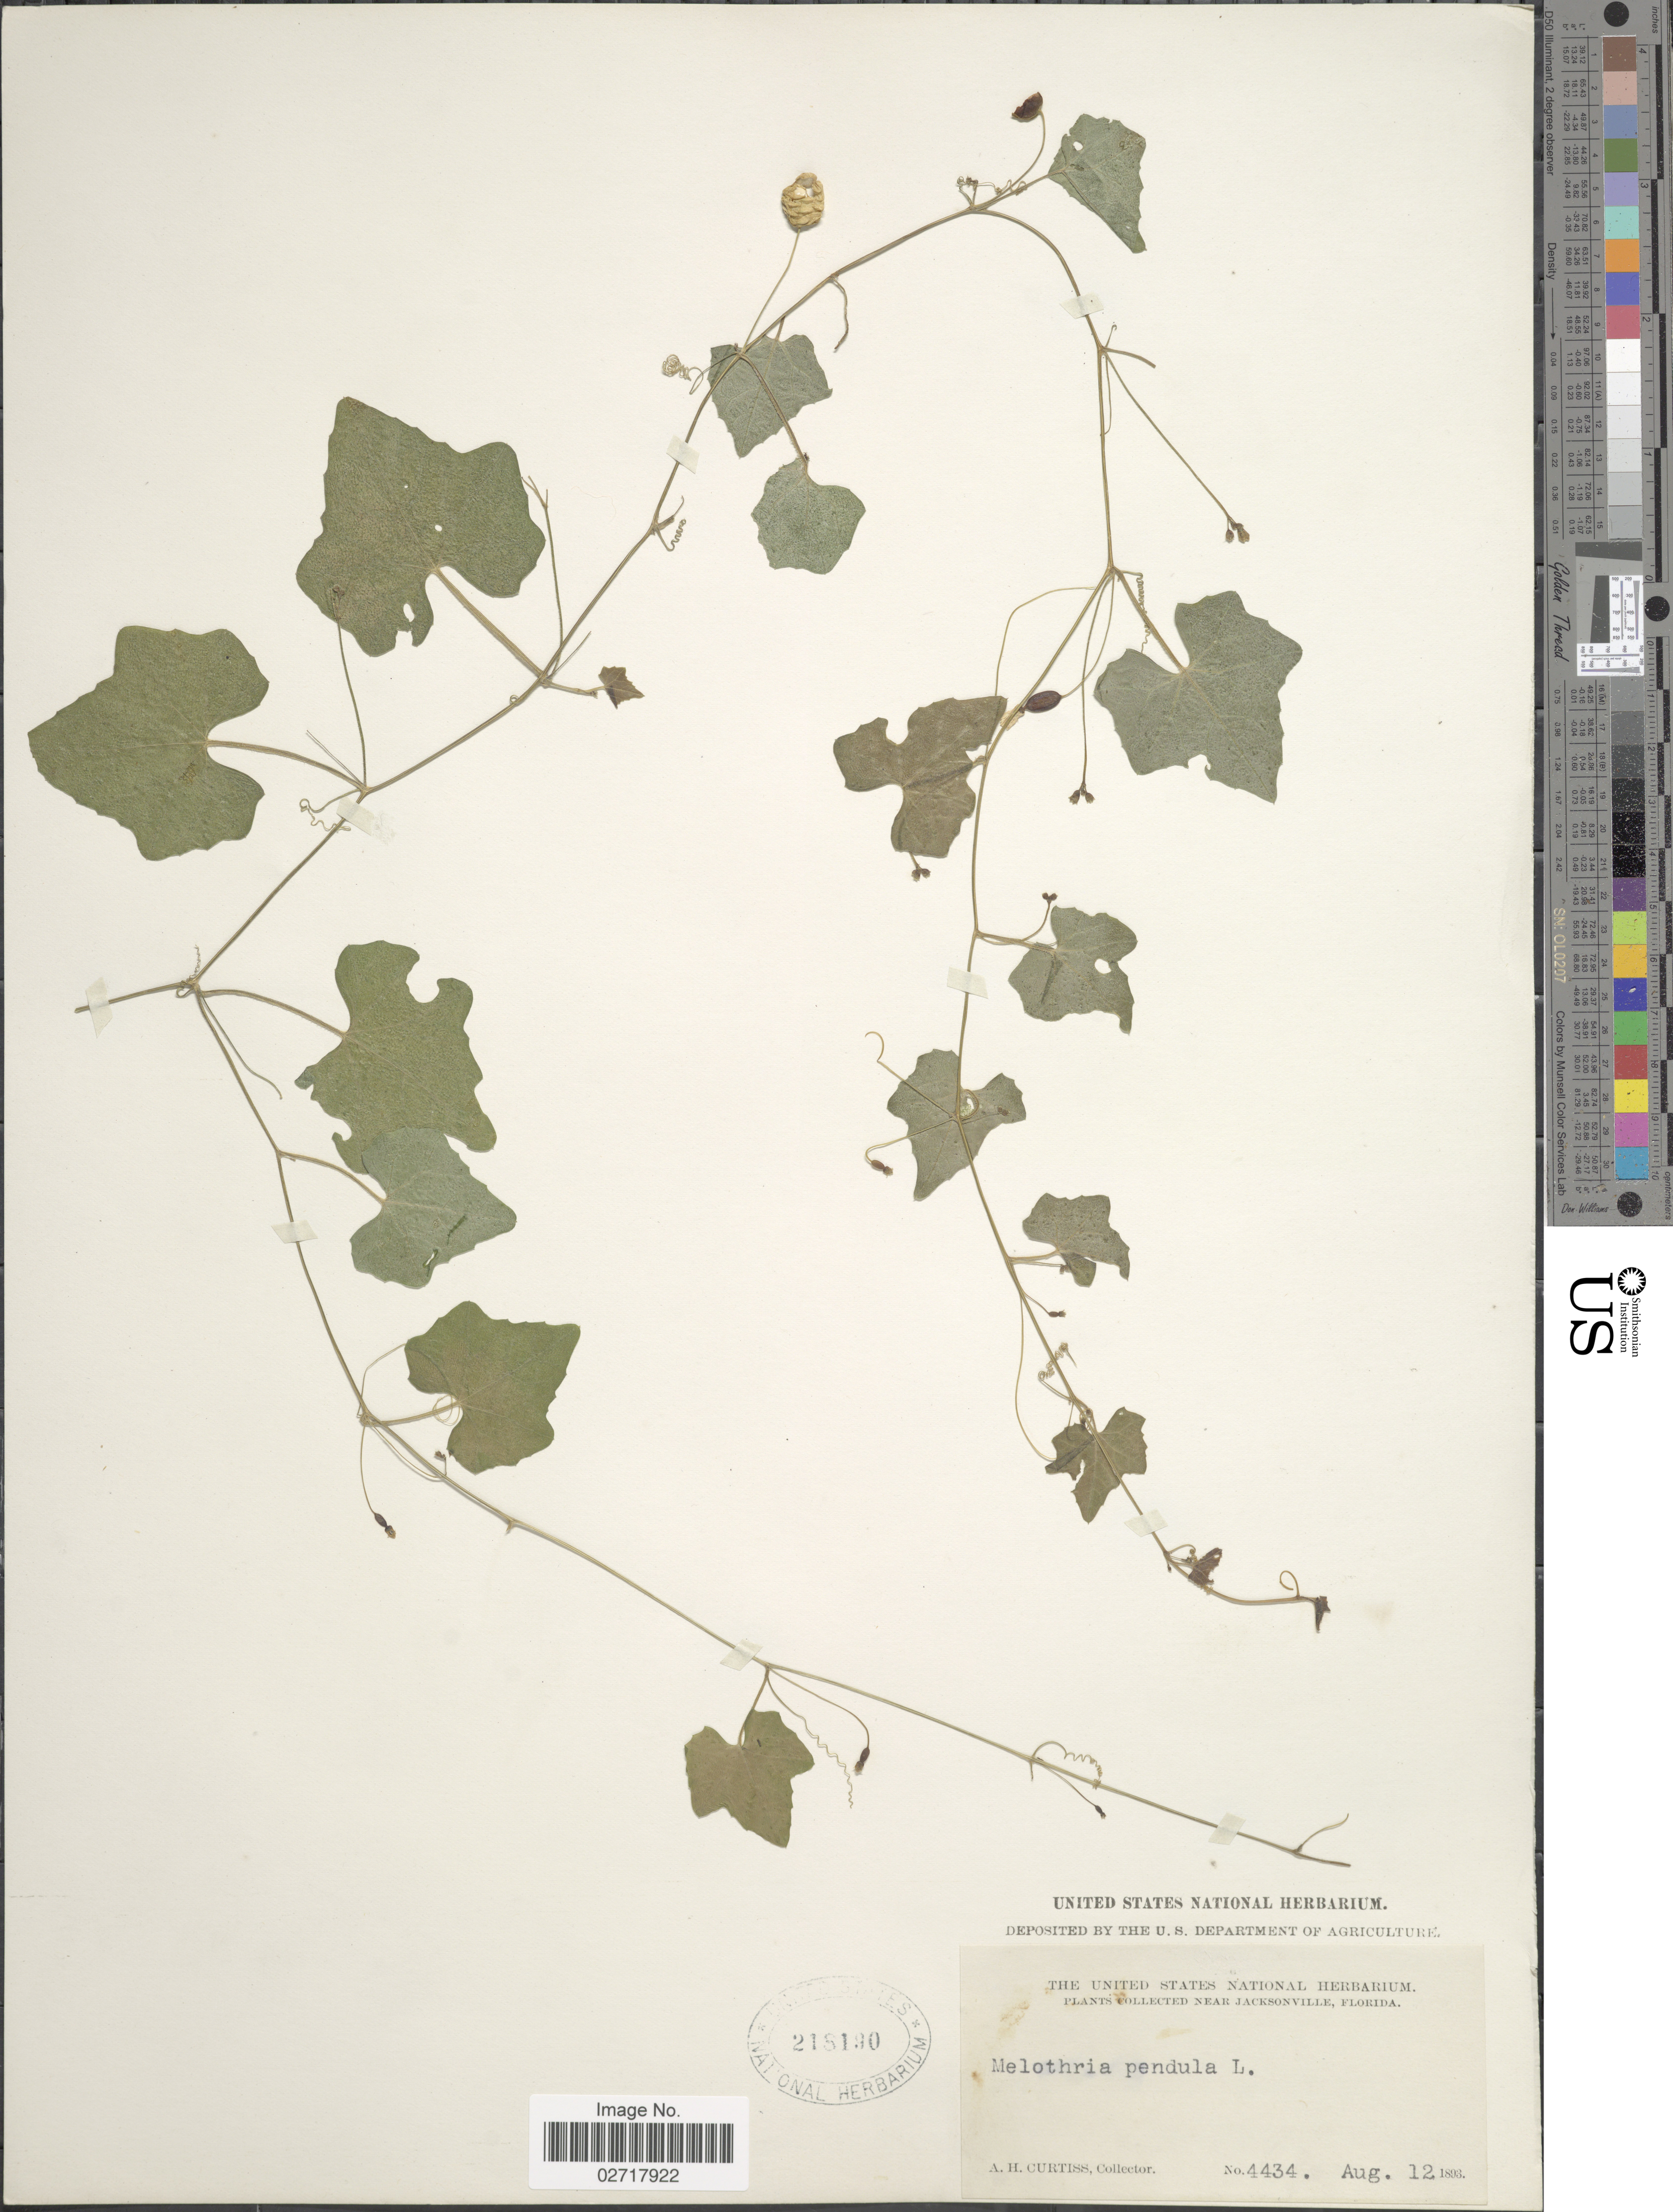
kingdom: Plantae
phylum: Tracheophyta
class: Magnoliopsida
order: Cucurbitales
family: Cucurbitaceae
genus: Melothria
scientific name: Melothria pendula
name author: L.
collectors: A. H. Curtiss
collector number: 4434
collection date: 1893-08-12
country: United States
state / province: Florida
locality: Near Jacksonville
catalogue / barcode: US 218190